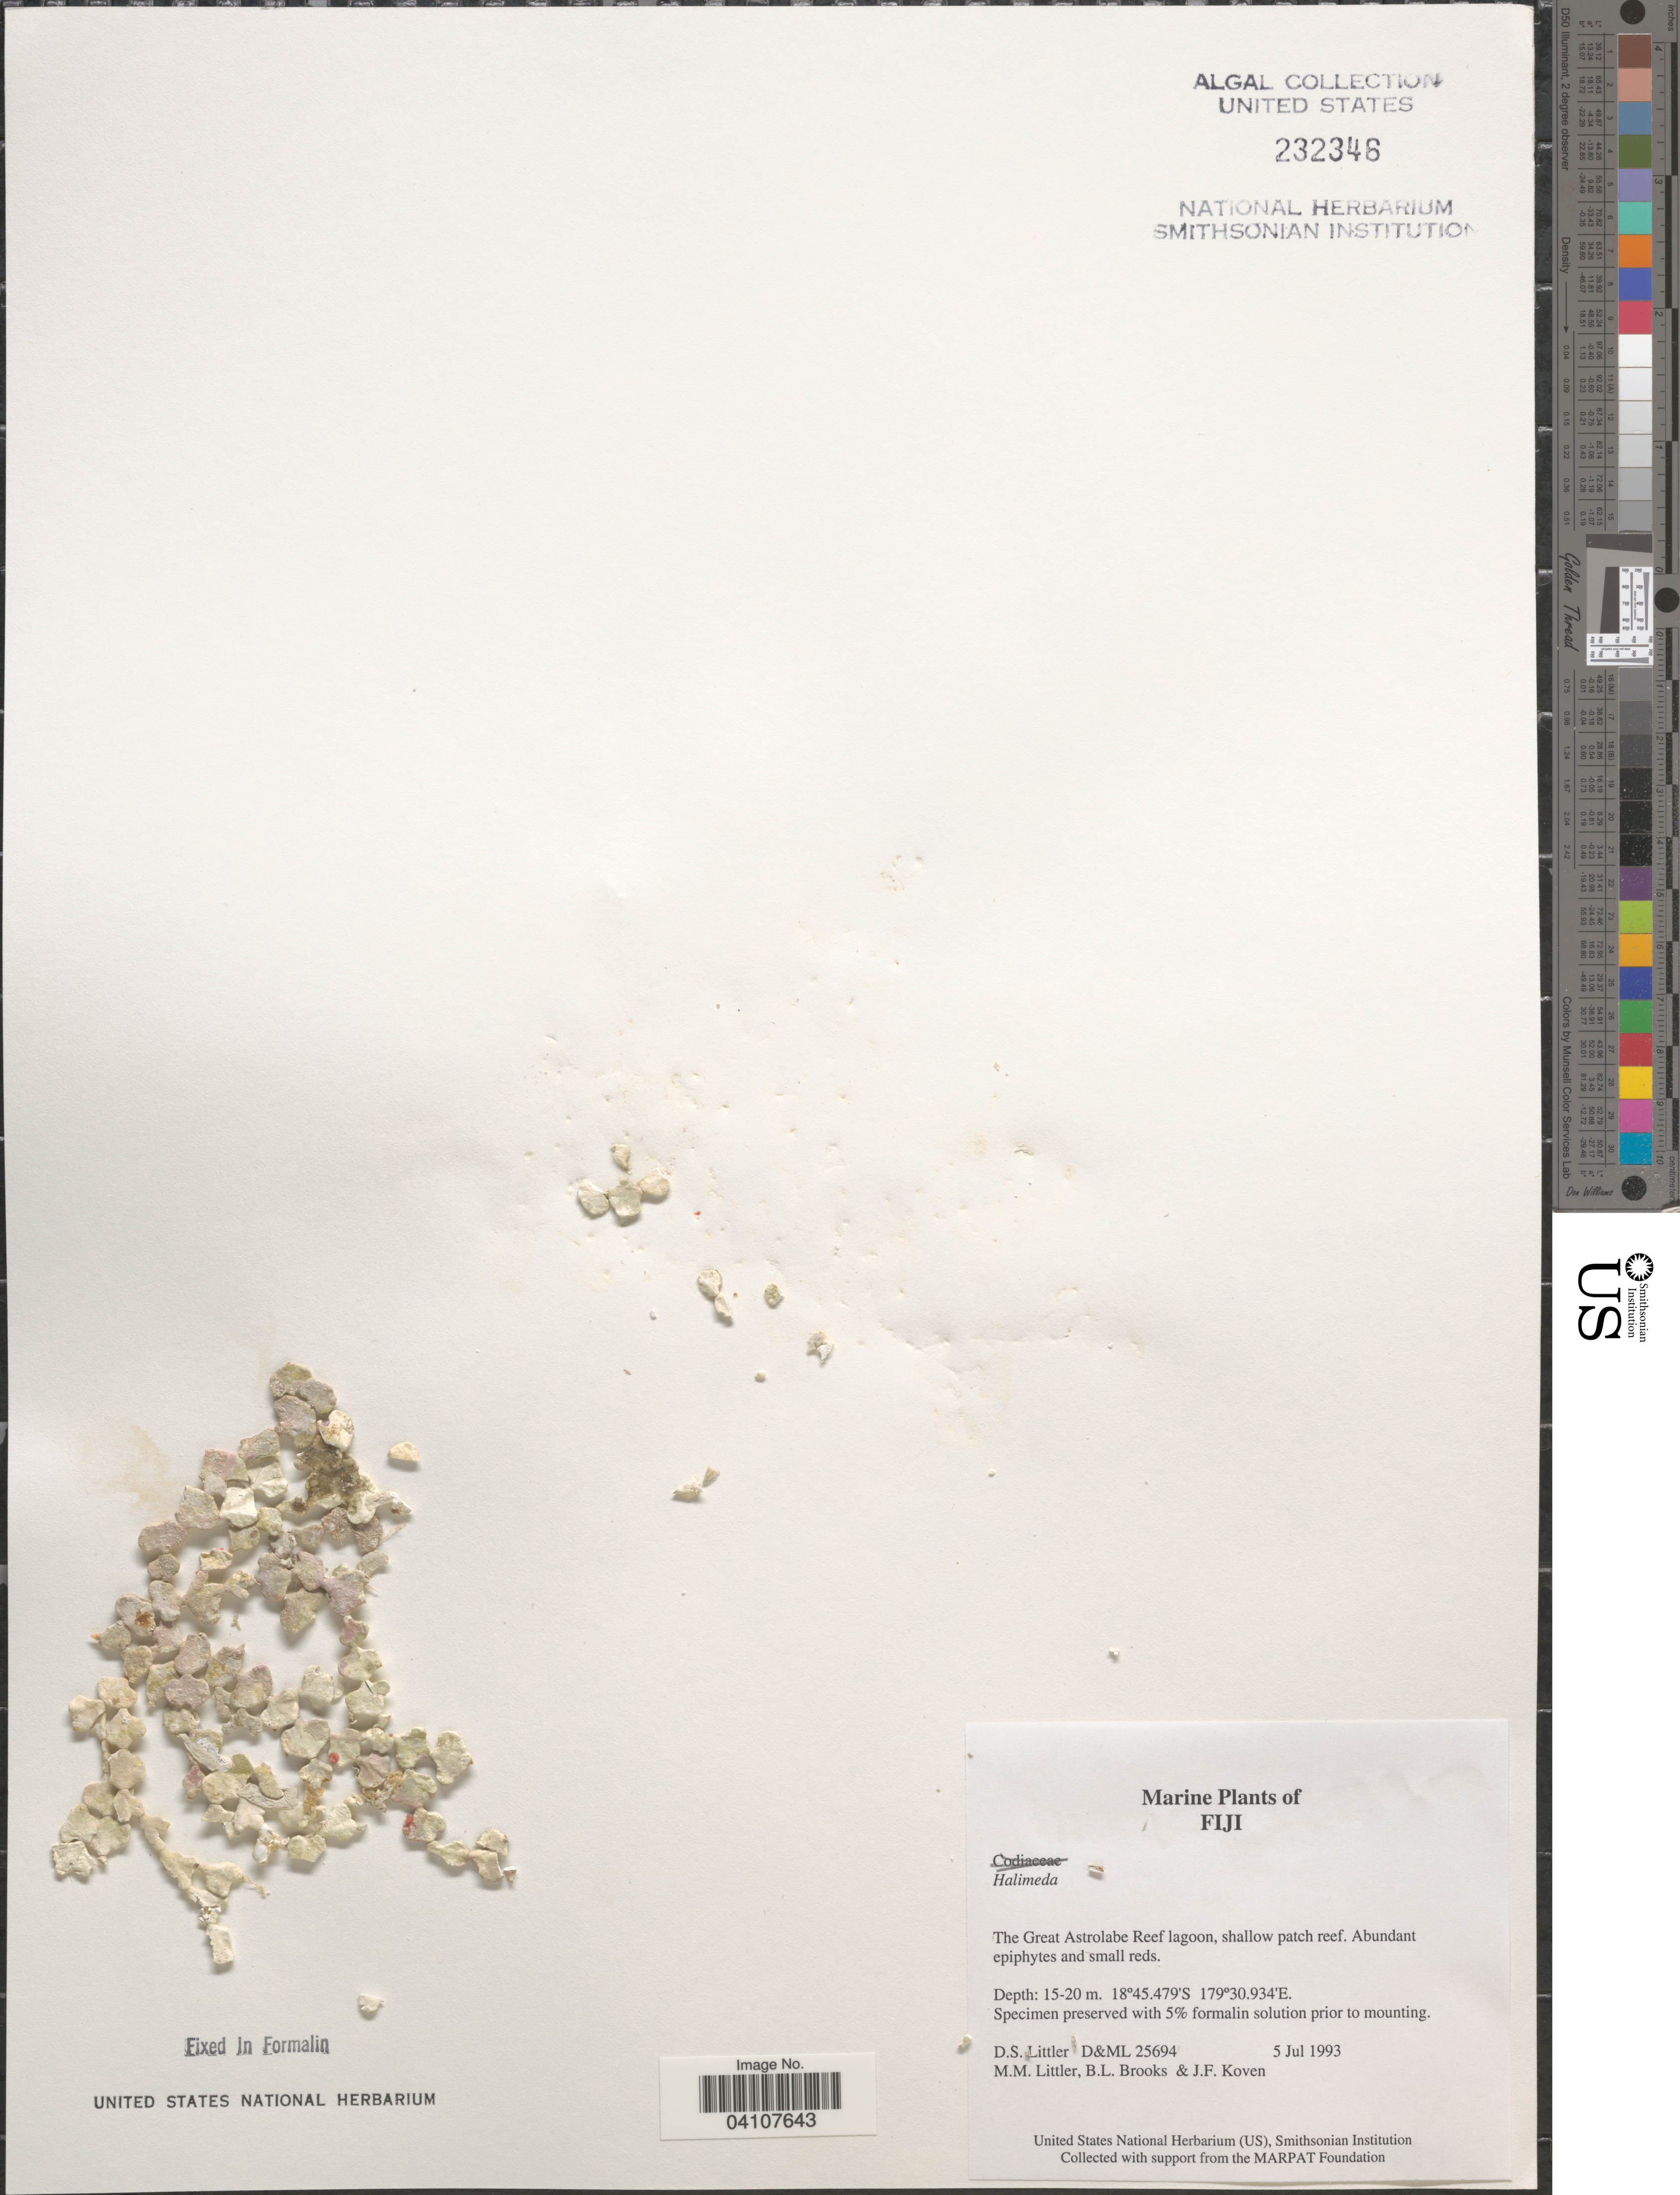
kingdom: Plantae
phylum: Chlorophyta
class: Ulvophyceae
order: Bryopsidales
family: Halimedaceae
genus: Halimeda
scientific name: Halimeda sp.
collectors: D. S. Littler, B. Brooks & J. Koven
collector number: D&ML25694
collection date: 1993-07-05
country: Fiji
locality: The Great Astrolabe Reef lagoon, shallow patch reef.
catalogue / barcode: US 232346